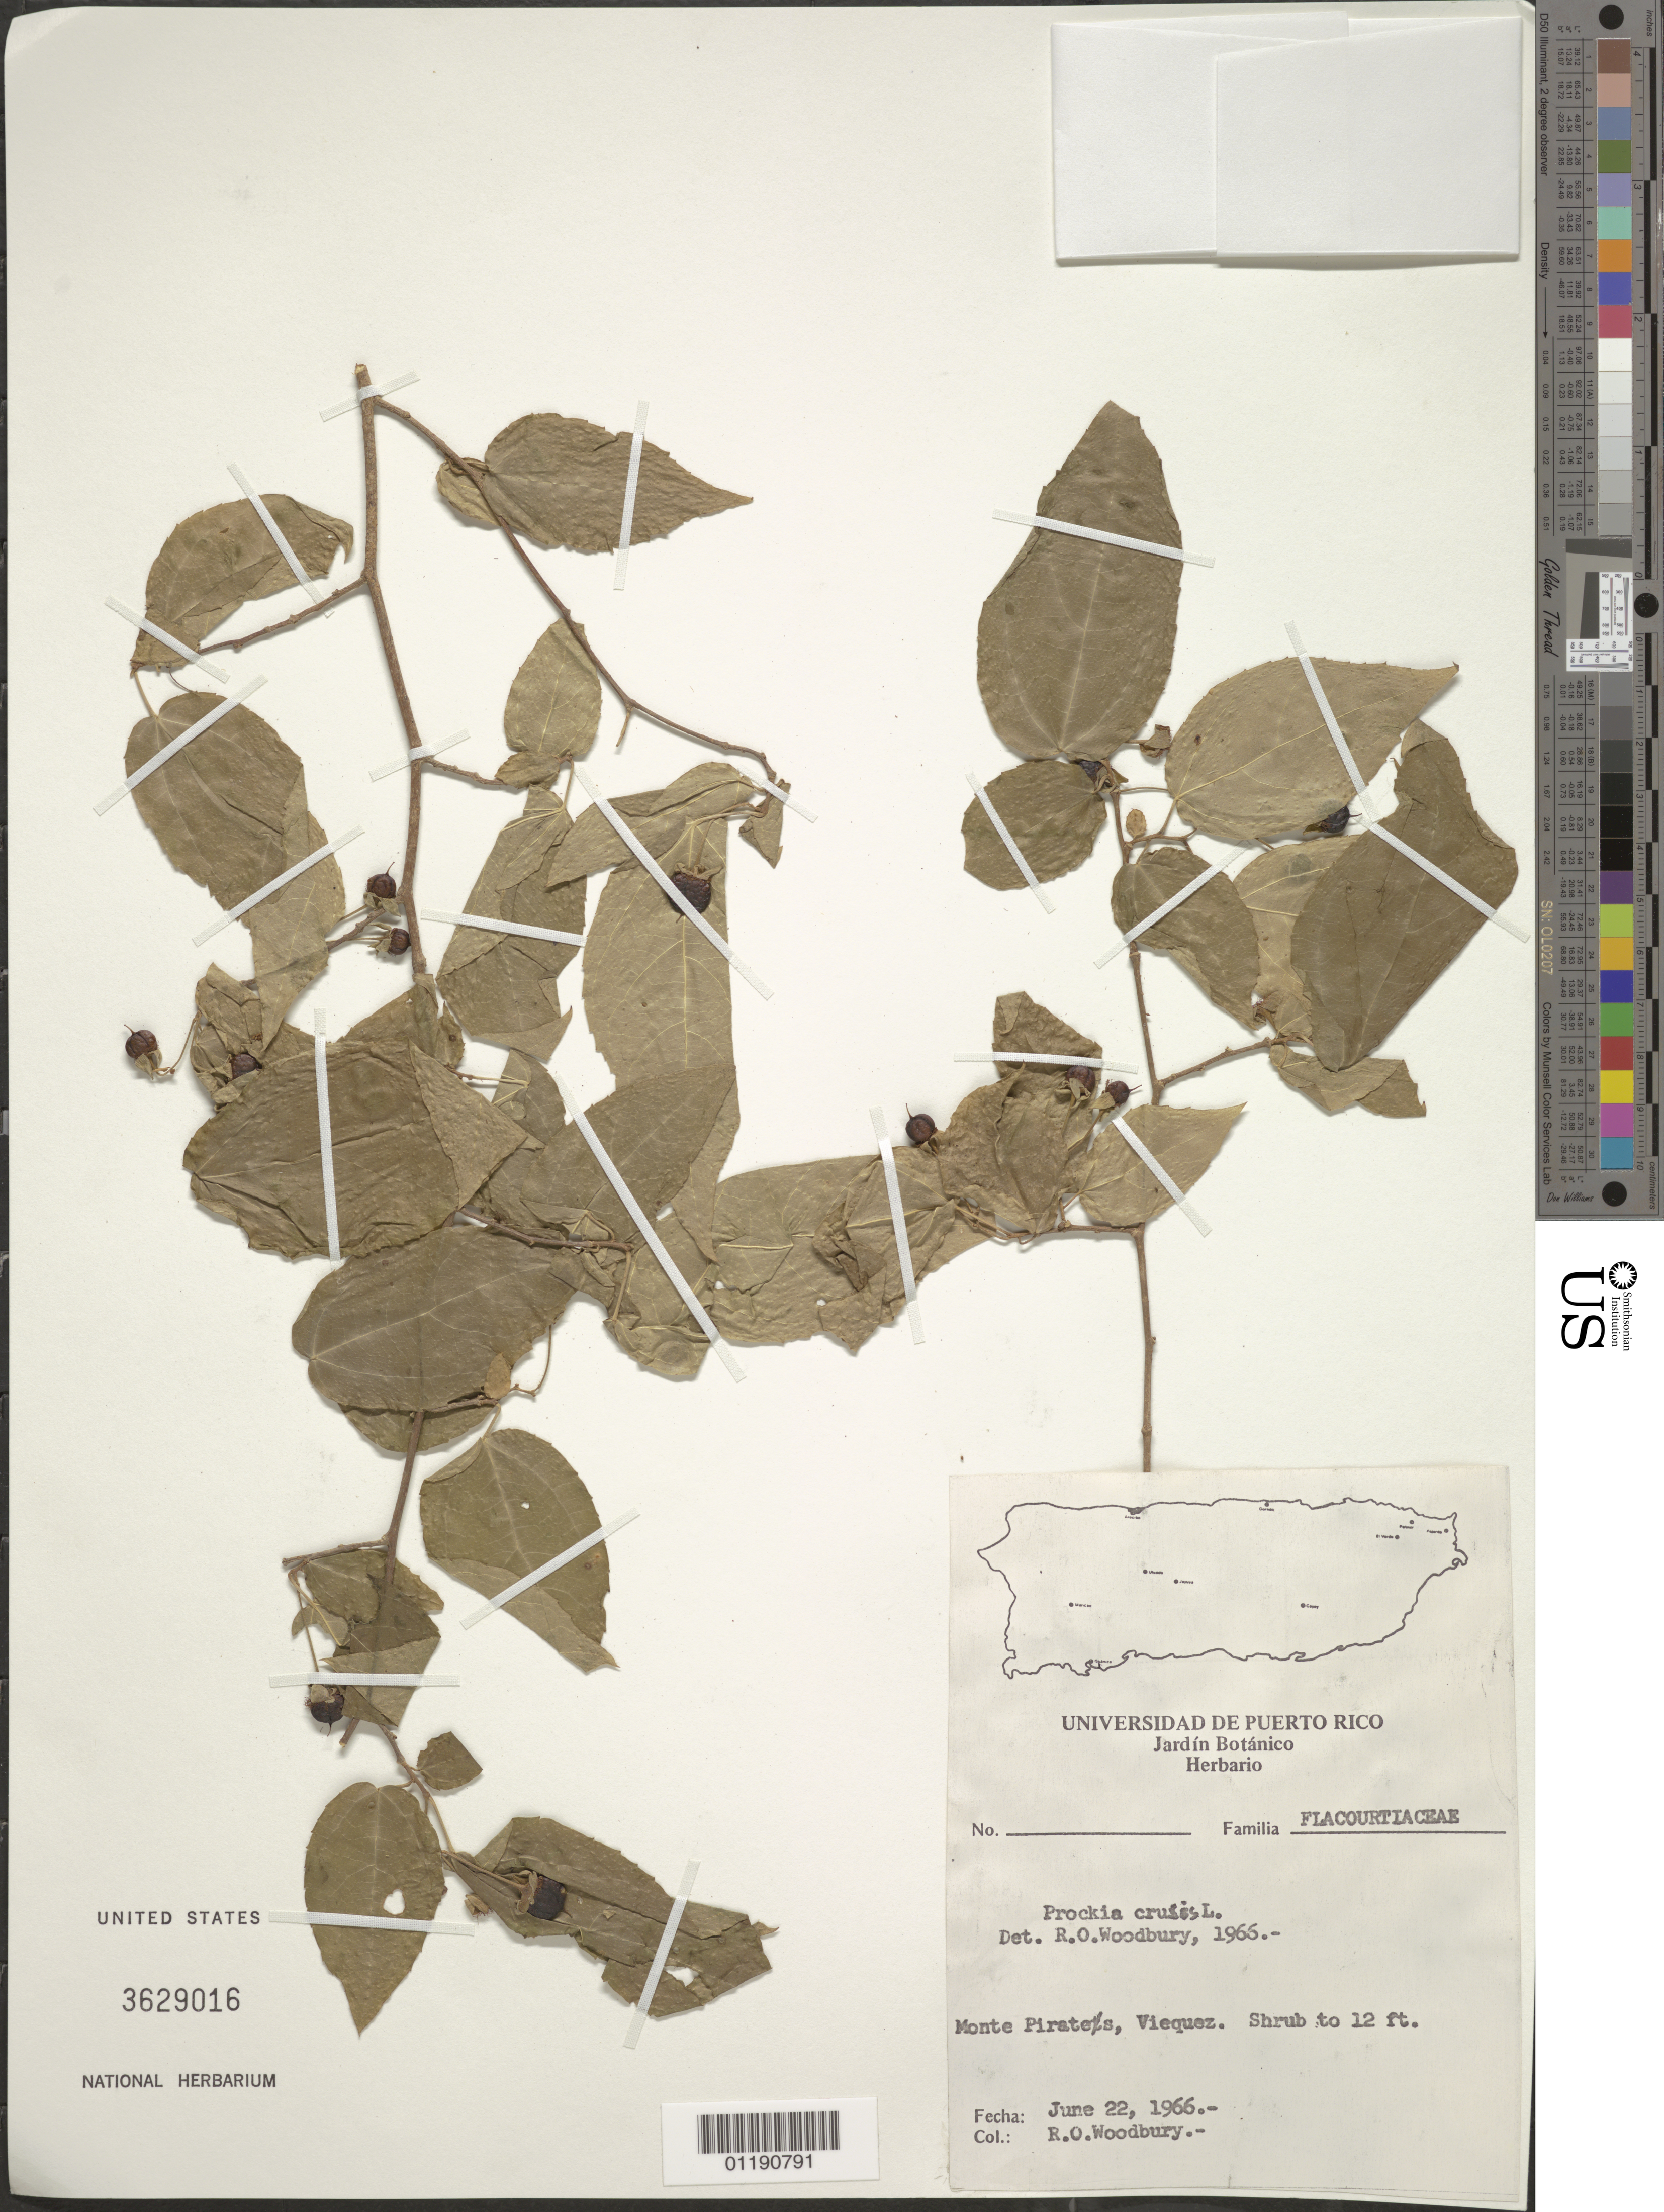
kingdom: Plantae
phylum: Tracheophyta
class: Magnoliopsida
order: Malpighiales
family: Salicaceae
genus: Prockia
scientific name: Prockia crucis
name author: P. Browne ex L.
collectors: R. O. Woodbury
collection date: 1966-06-22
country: Puerto Rico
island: Puerto Rico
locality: Monte Pirates, Viequez.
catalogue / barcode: US 3629016